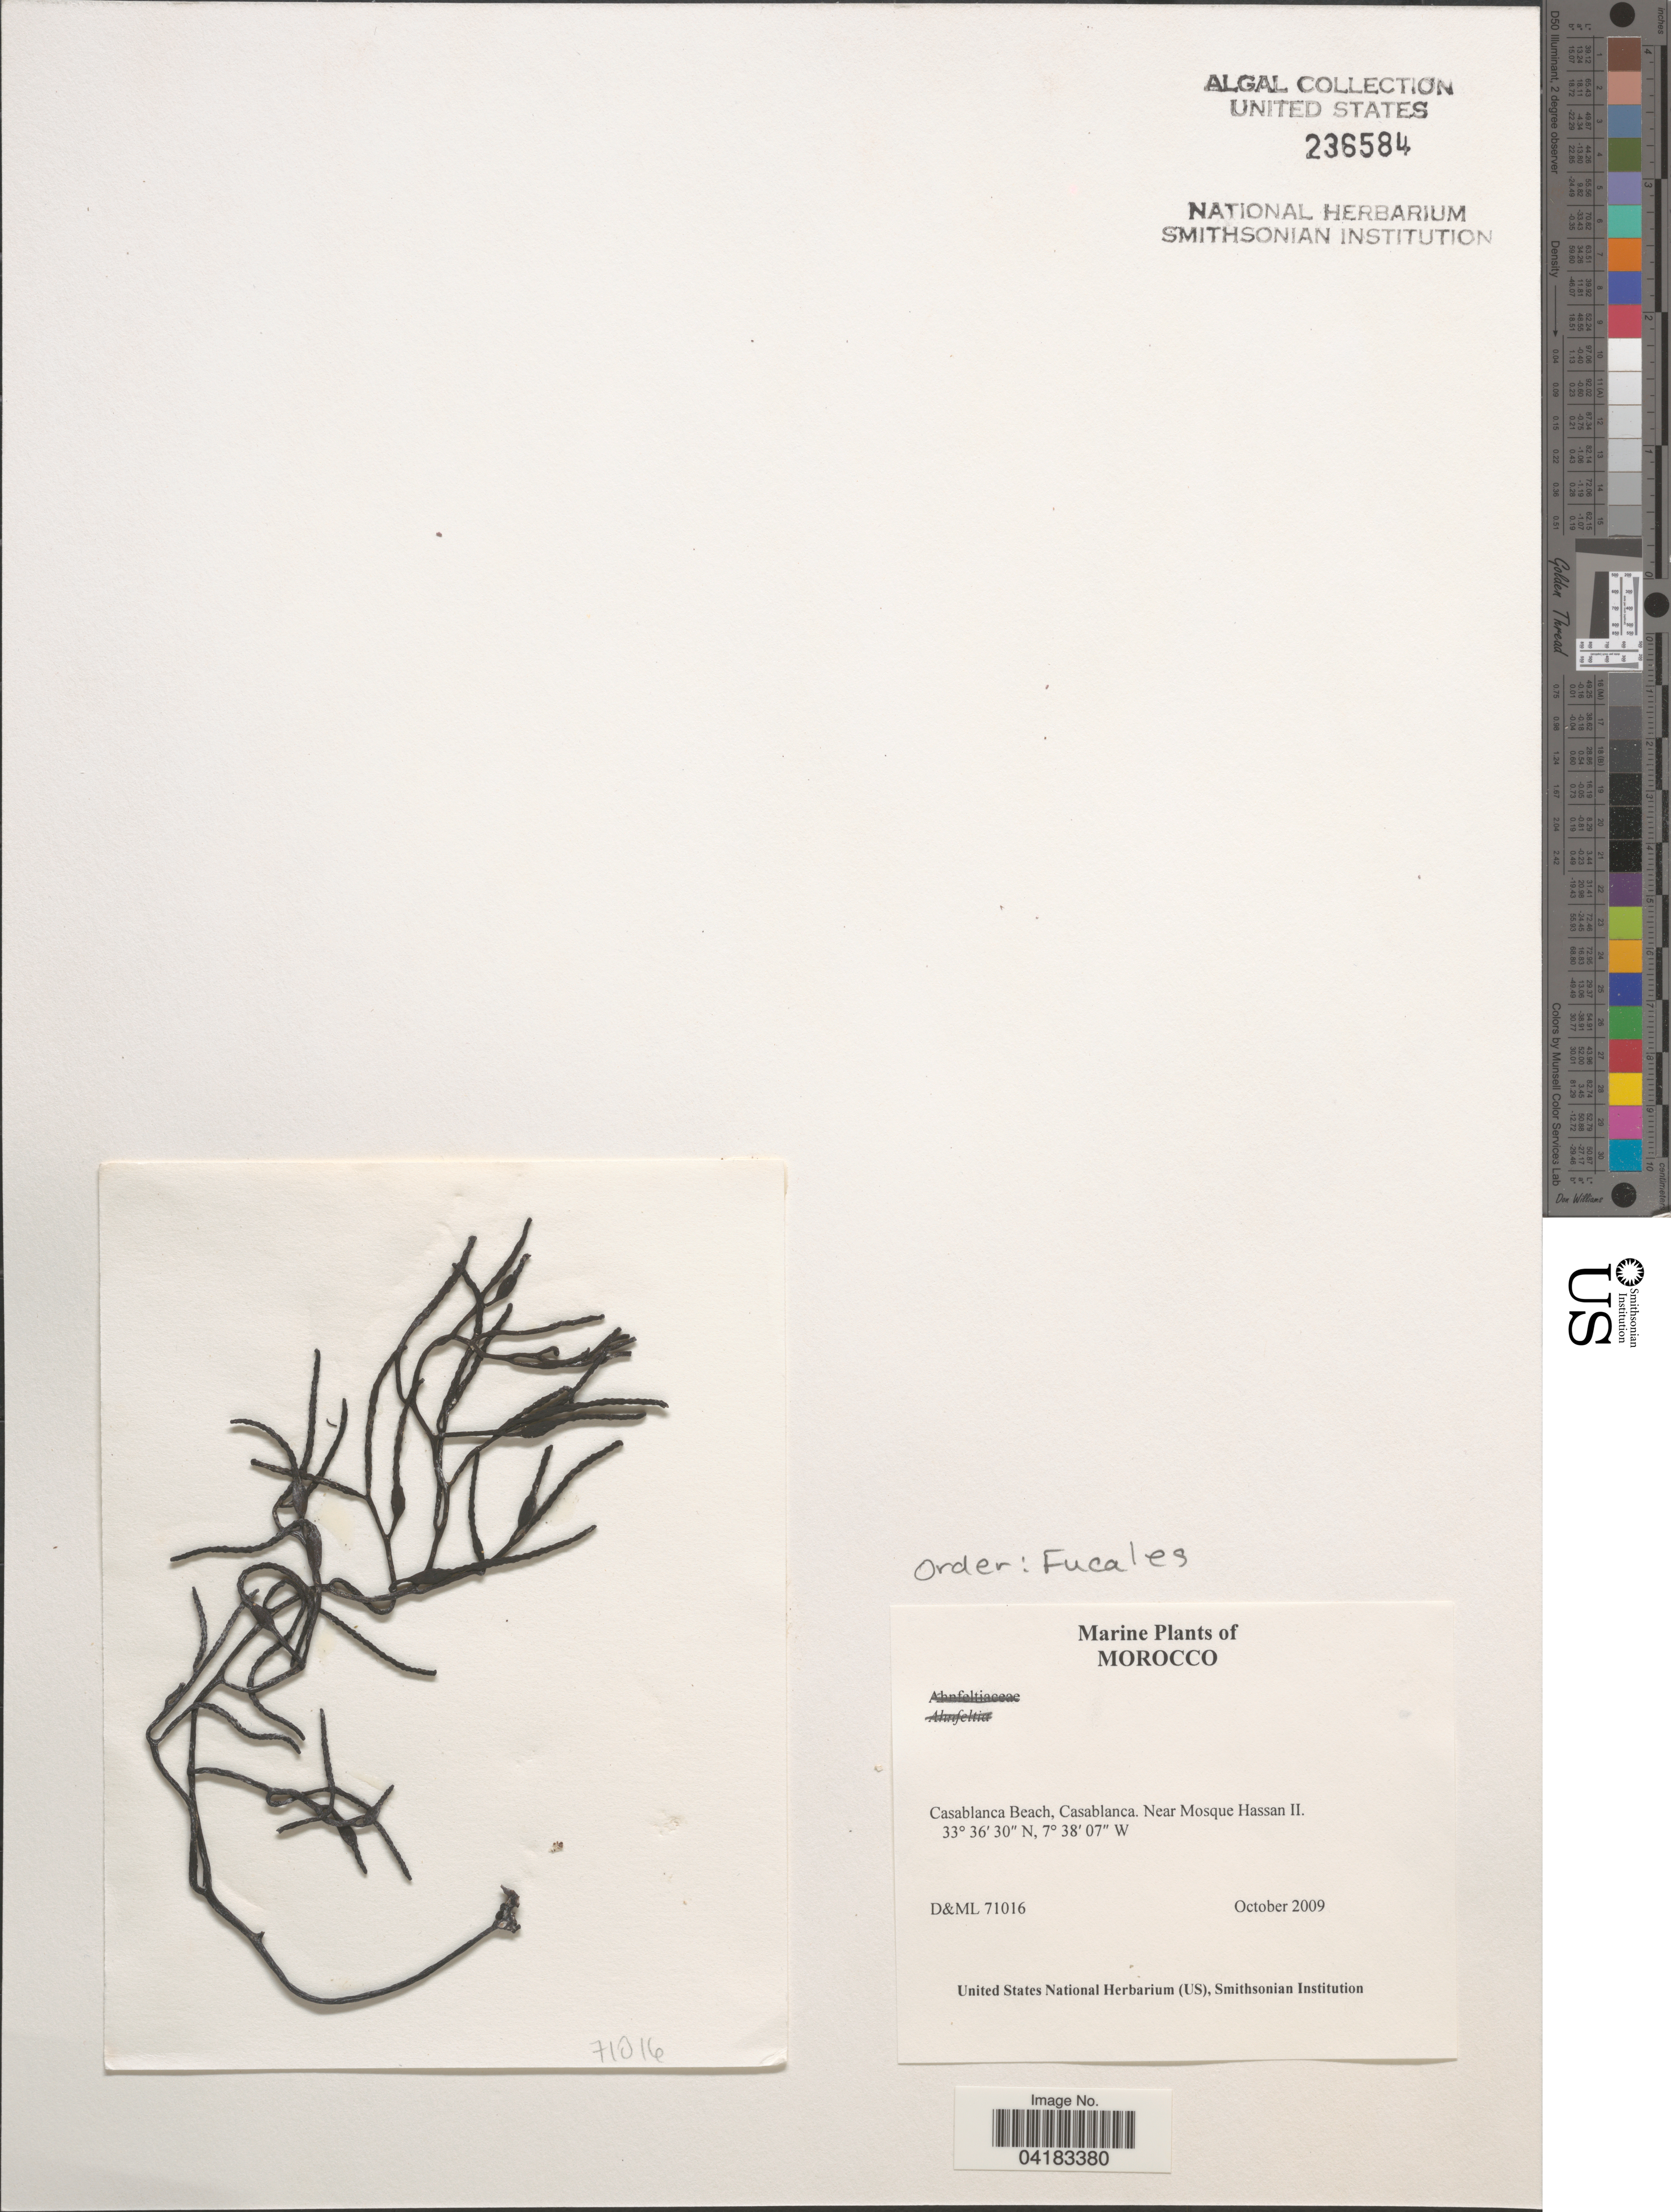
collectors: D&ML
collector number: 71016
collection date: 2009-10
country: Morocco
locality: Casablanca Beach, Casablanca. Near Mosque Hassan II.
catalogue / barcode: US 236584